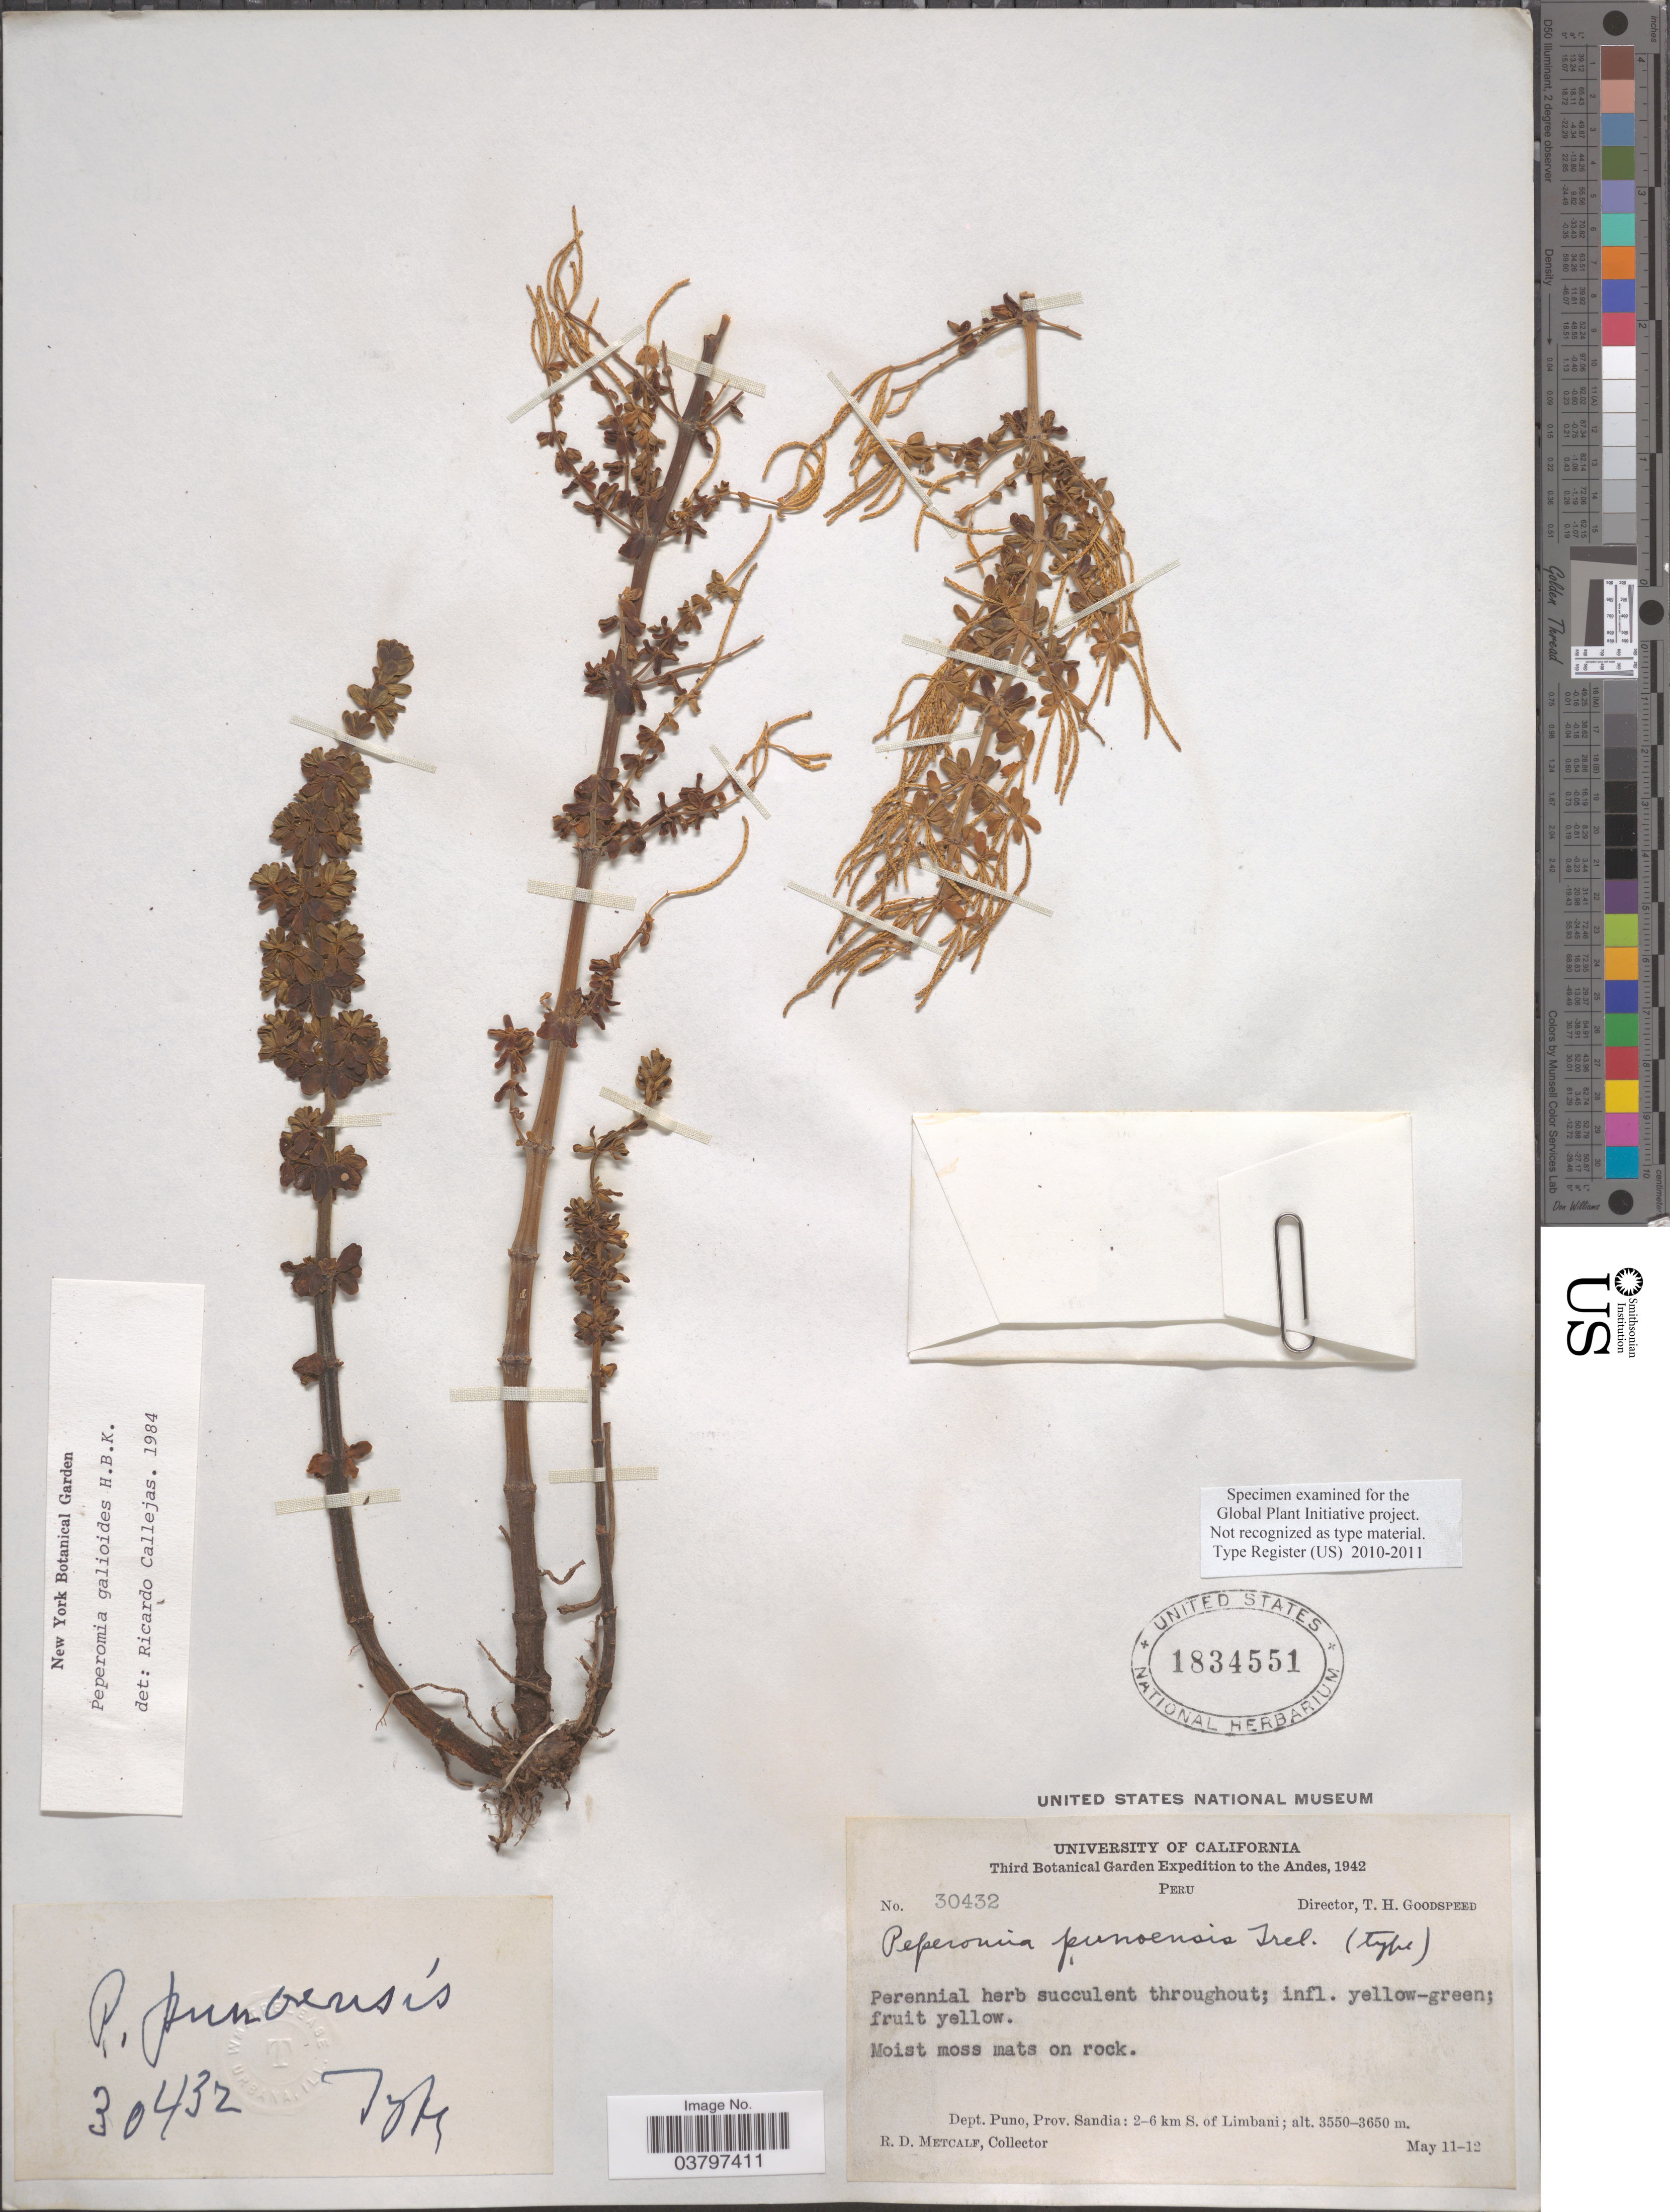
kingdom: Plantae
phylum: Tracheophyta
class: Magnoliopsida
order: Piperales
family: Piperaceae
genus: Peperomia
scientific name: Peperomia galioides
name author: Kunth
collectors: R. D. Metcalf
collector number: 30432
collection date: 1942-05-11/1942-05-12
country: Peru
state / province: Puno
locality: The Andes. Dept. Puno, Prov. Sandia: 2-6 km S. of Limbani.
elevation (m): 3550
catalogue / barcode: US 1834551